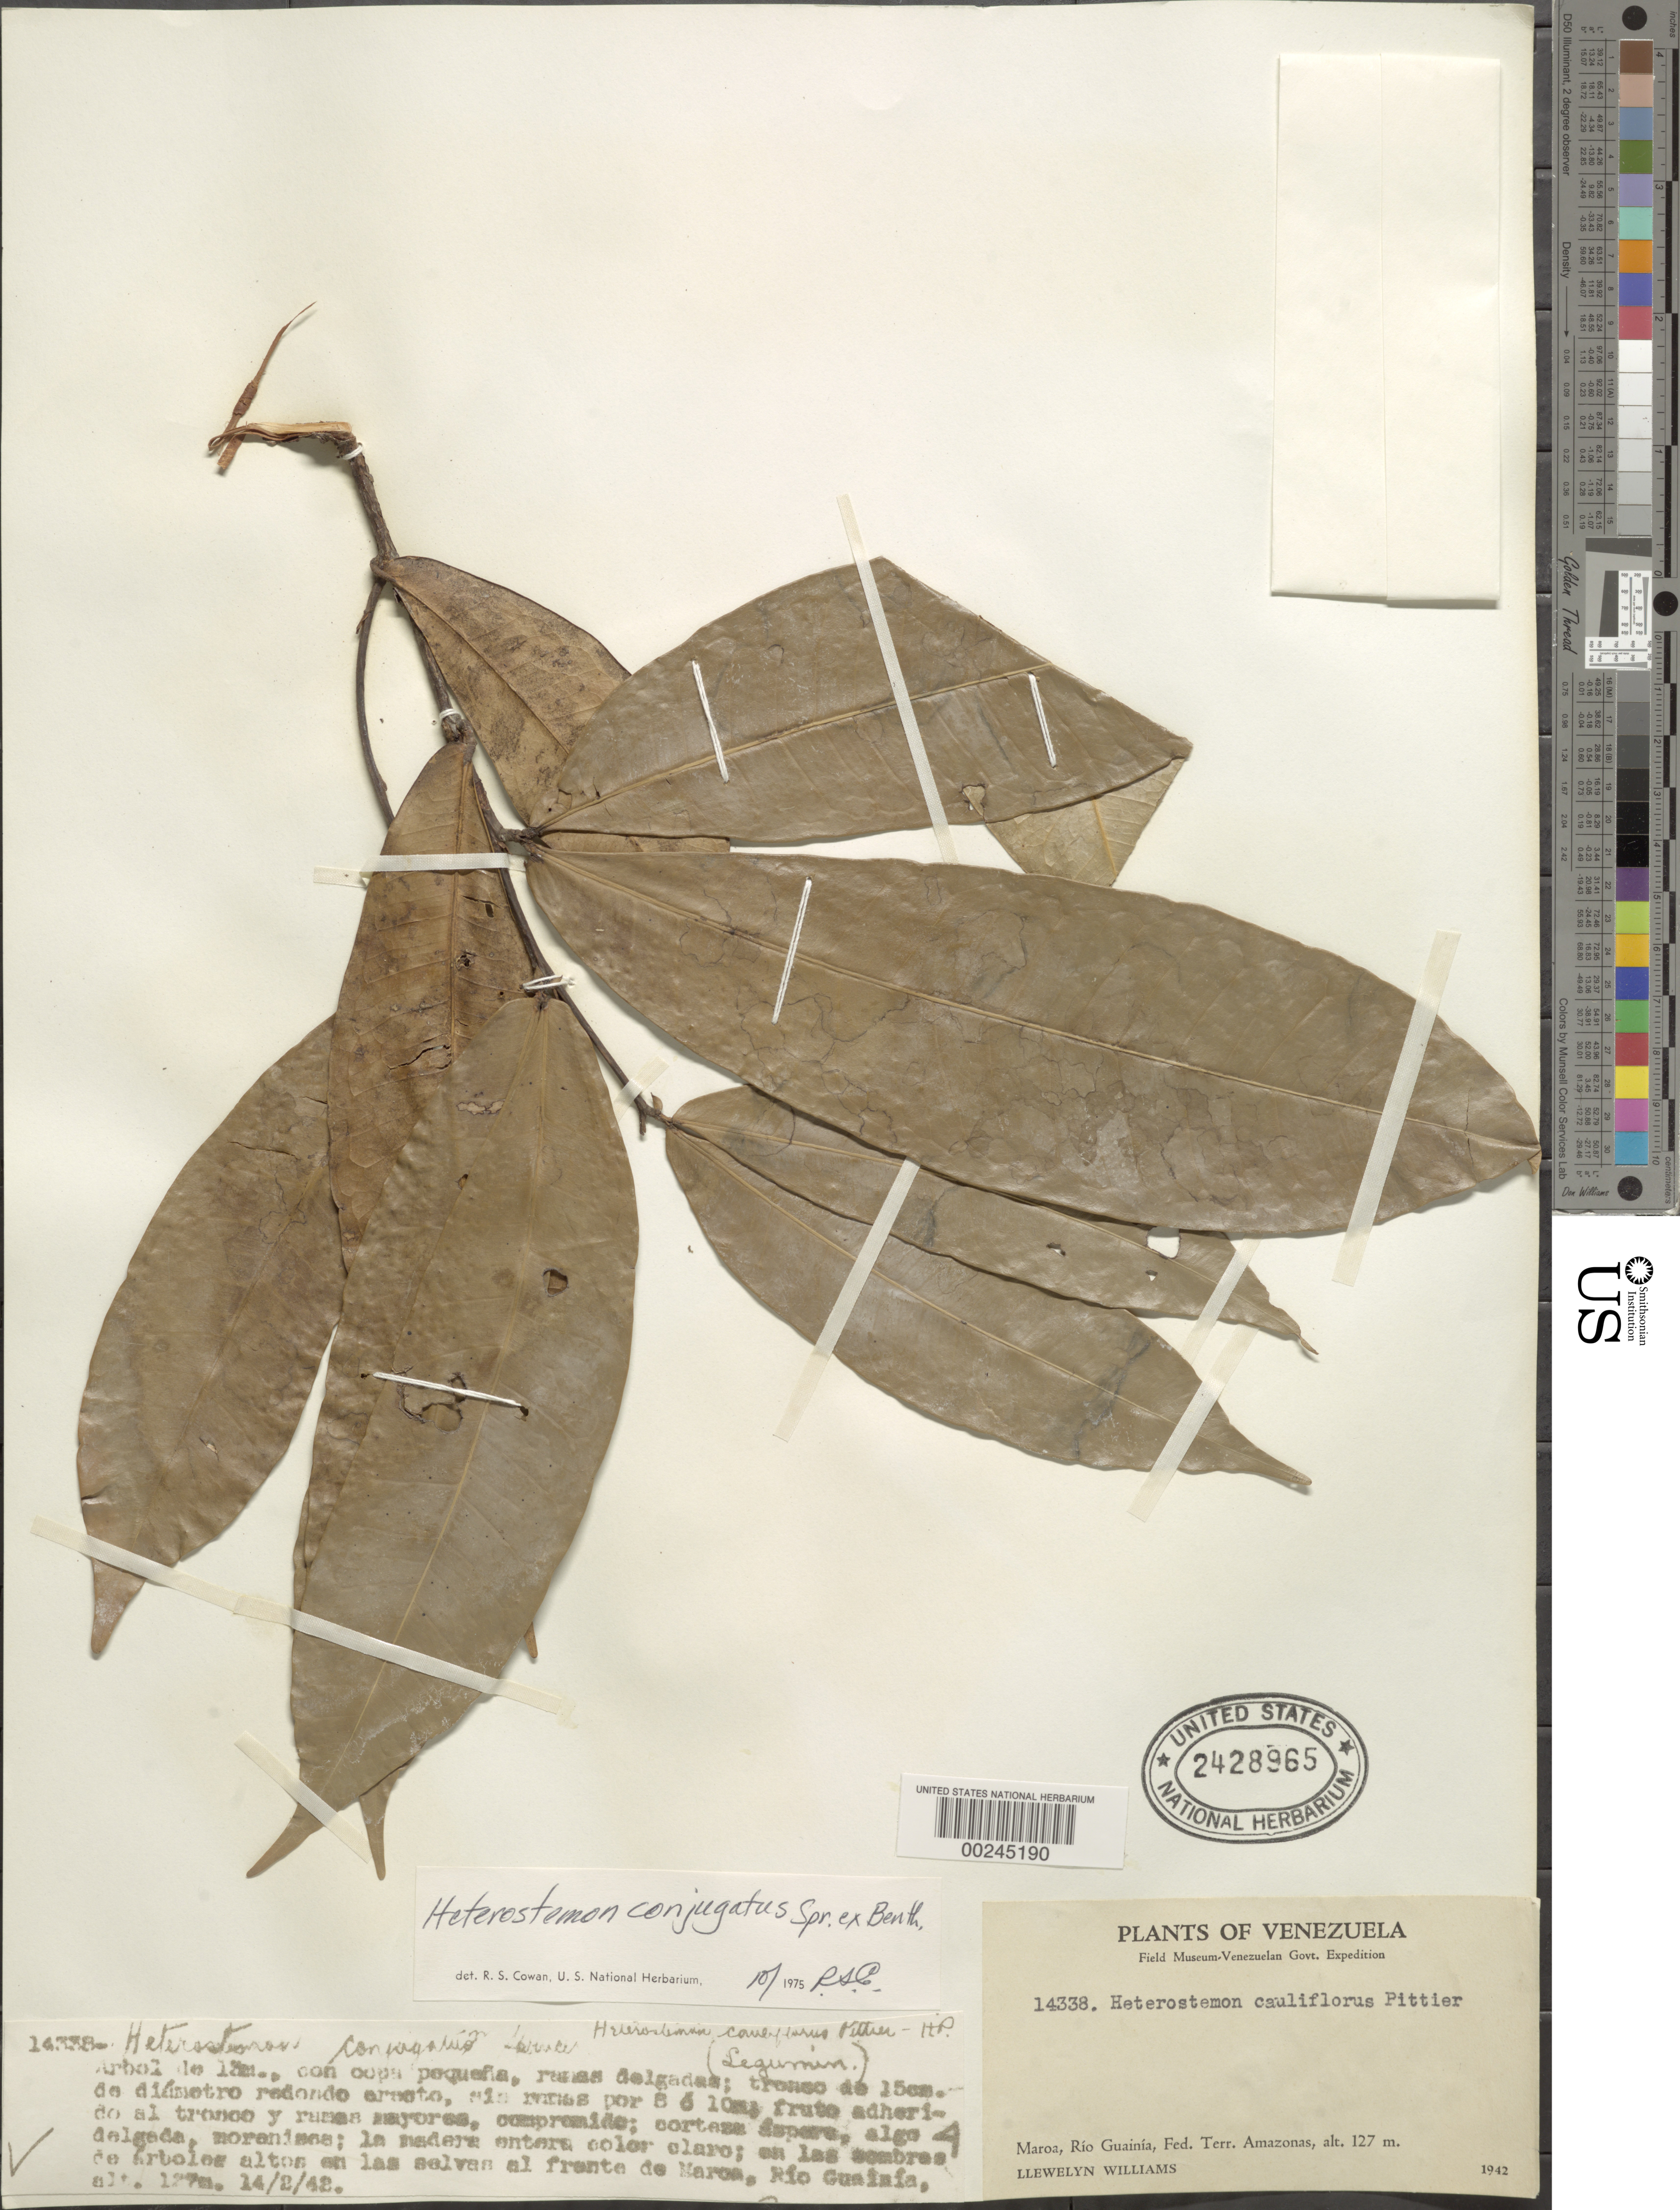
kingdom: Plantae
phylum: Tracheophyta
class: Magnoliopsida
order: Fabales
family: Fabaceae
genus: Heterostemon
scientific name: Heterostemon conjugatus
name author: Spruce ex Benth.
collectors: Ll. Williams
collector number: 14338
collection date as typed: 14 Feb 1942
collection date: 1942-02-14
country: Venezuela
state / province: Amazonas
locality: Maroa, rio guainia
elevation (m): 127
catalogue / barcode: US 2428965